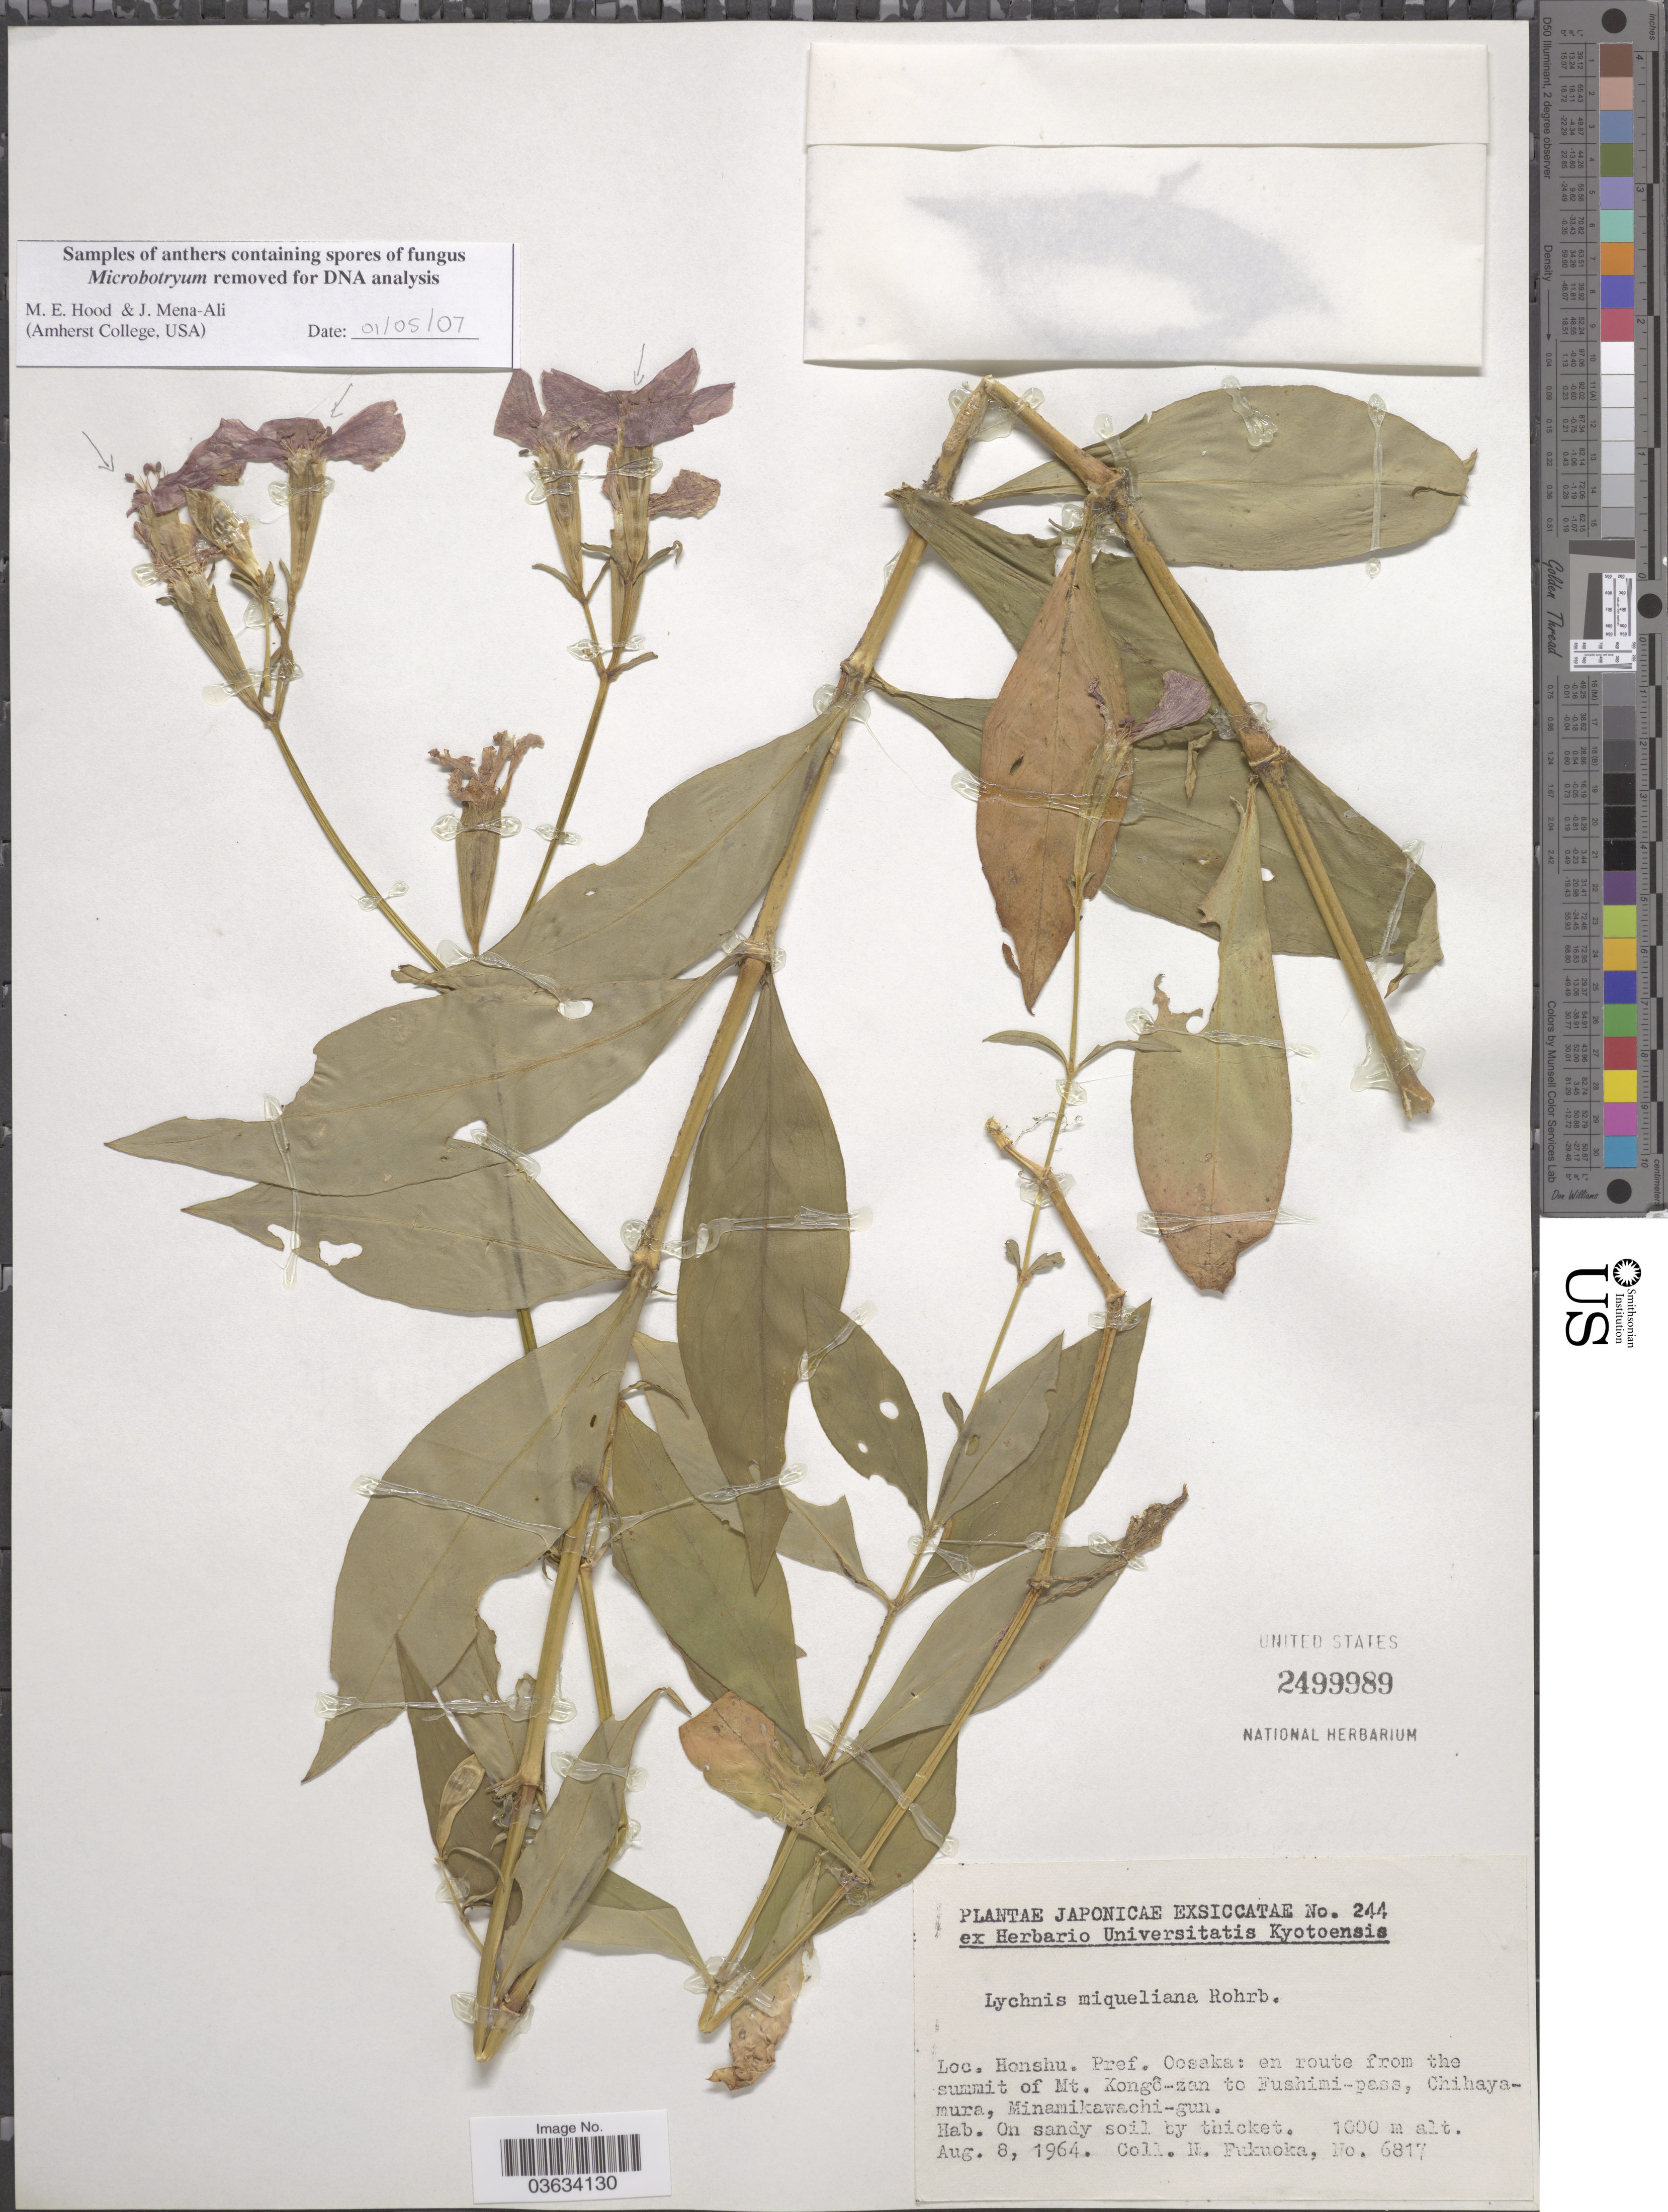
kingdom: Plantae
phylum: Tracheophyta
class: Magnoliopsida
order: Caryophyllales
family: Caryophyllaceae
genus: Silene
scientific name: Silene miqueliana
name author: (Rohrb. ex Franch. & Sav.) H. Ohashi & H. Nakai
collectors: N. Fukuoka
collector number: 6817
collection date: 1964-08-08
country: Japan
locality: Honshu. Pref. Oosaka: en route from the summit of Mt. Kongô-zan to Fushimi-pass, Chihayamura, Minamikawachi-gun.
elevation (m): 1000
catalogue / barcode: US 2499989